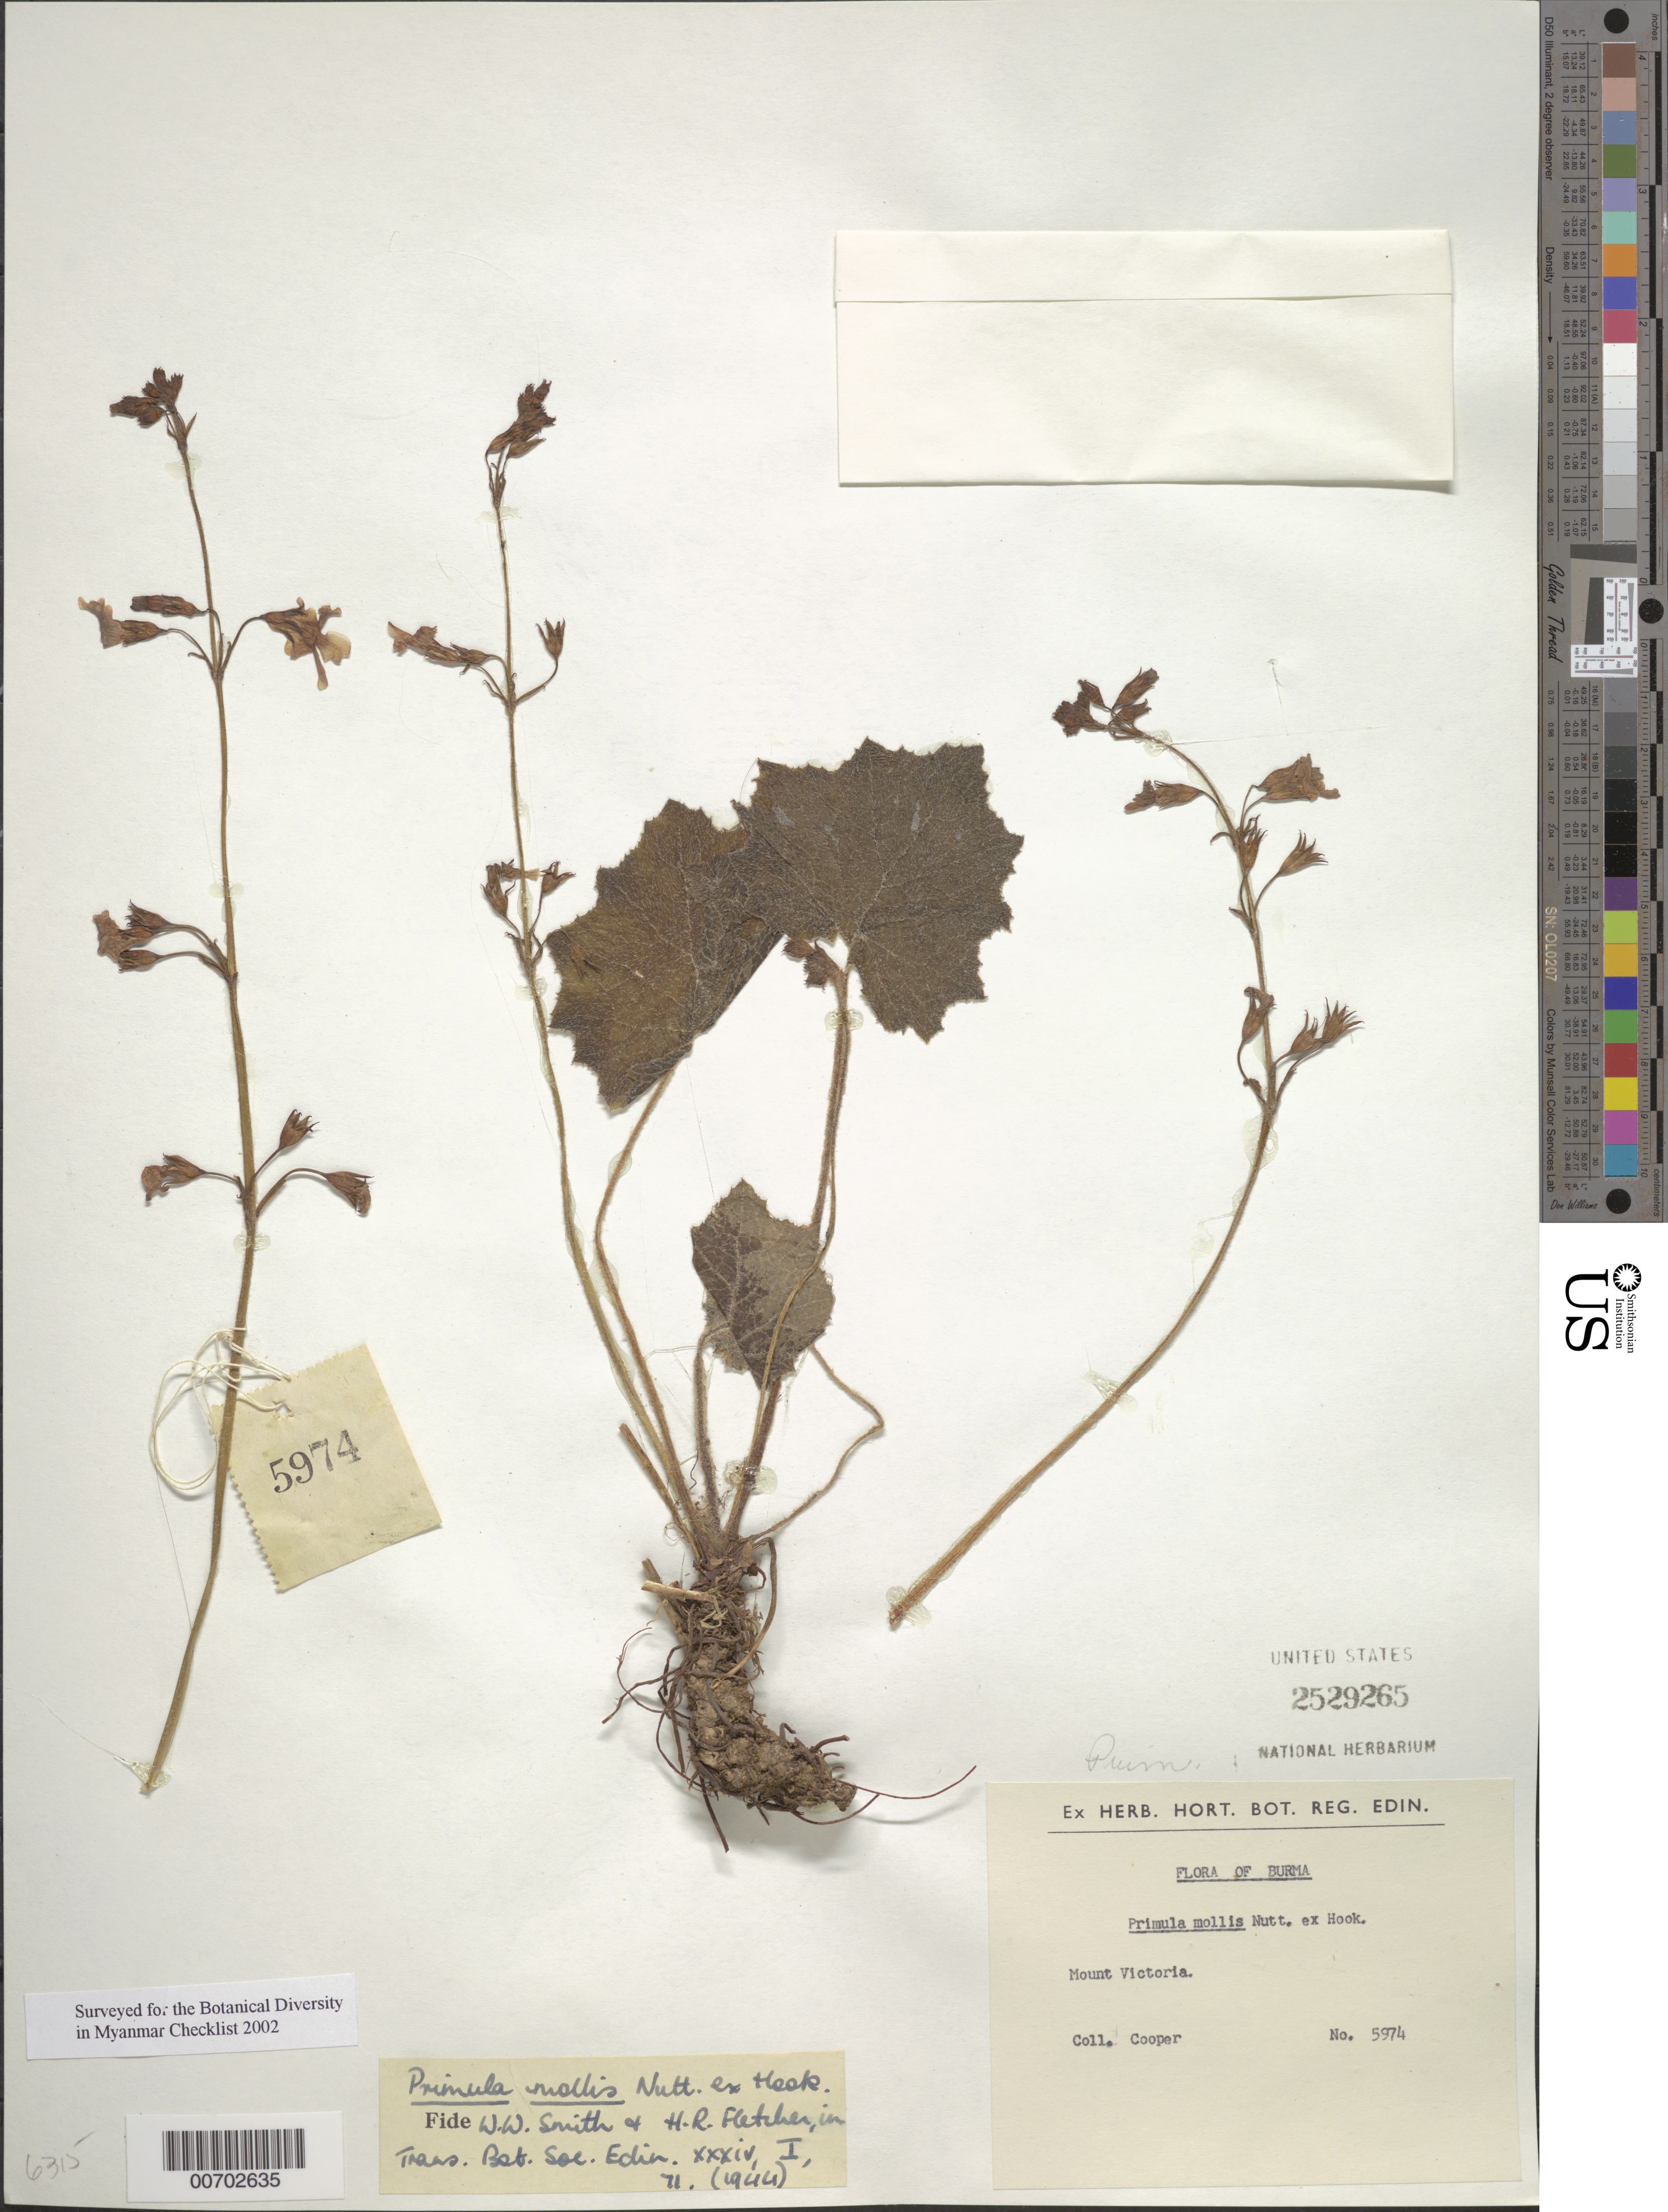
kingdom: Plantae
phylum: Tracheophyta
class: Magnoliopsida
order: Ericales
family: Primulaceae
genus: Primula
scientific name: Primula mollis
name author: Nutt. ex Hook.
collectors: -- Cooper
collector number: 5974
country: Myanmar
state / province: Chin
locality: Mt. Victoria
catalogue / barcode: US 2529265